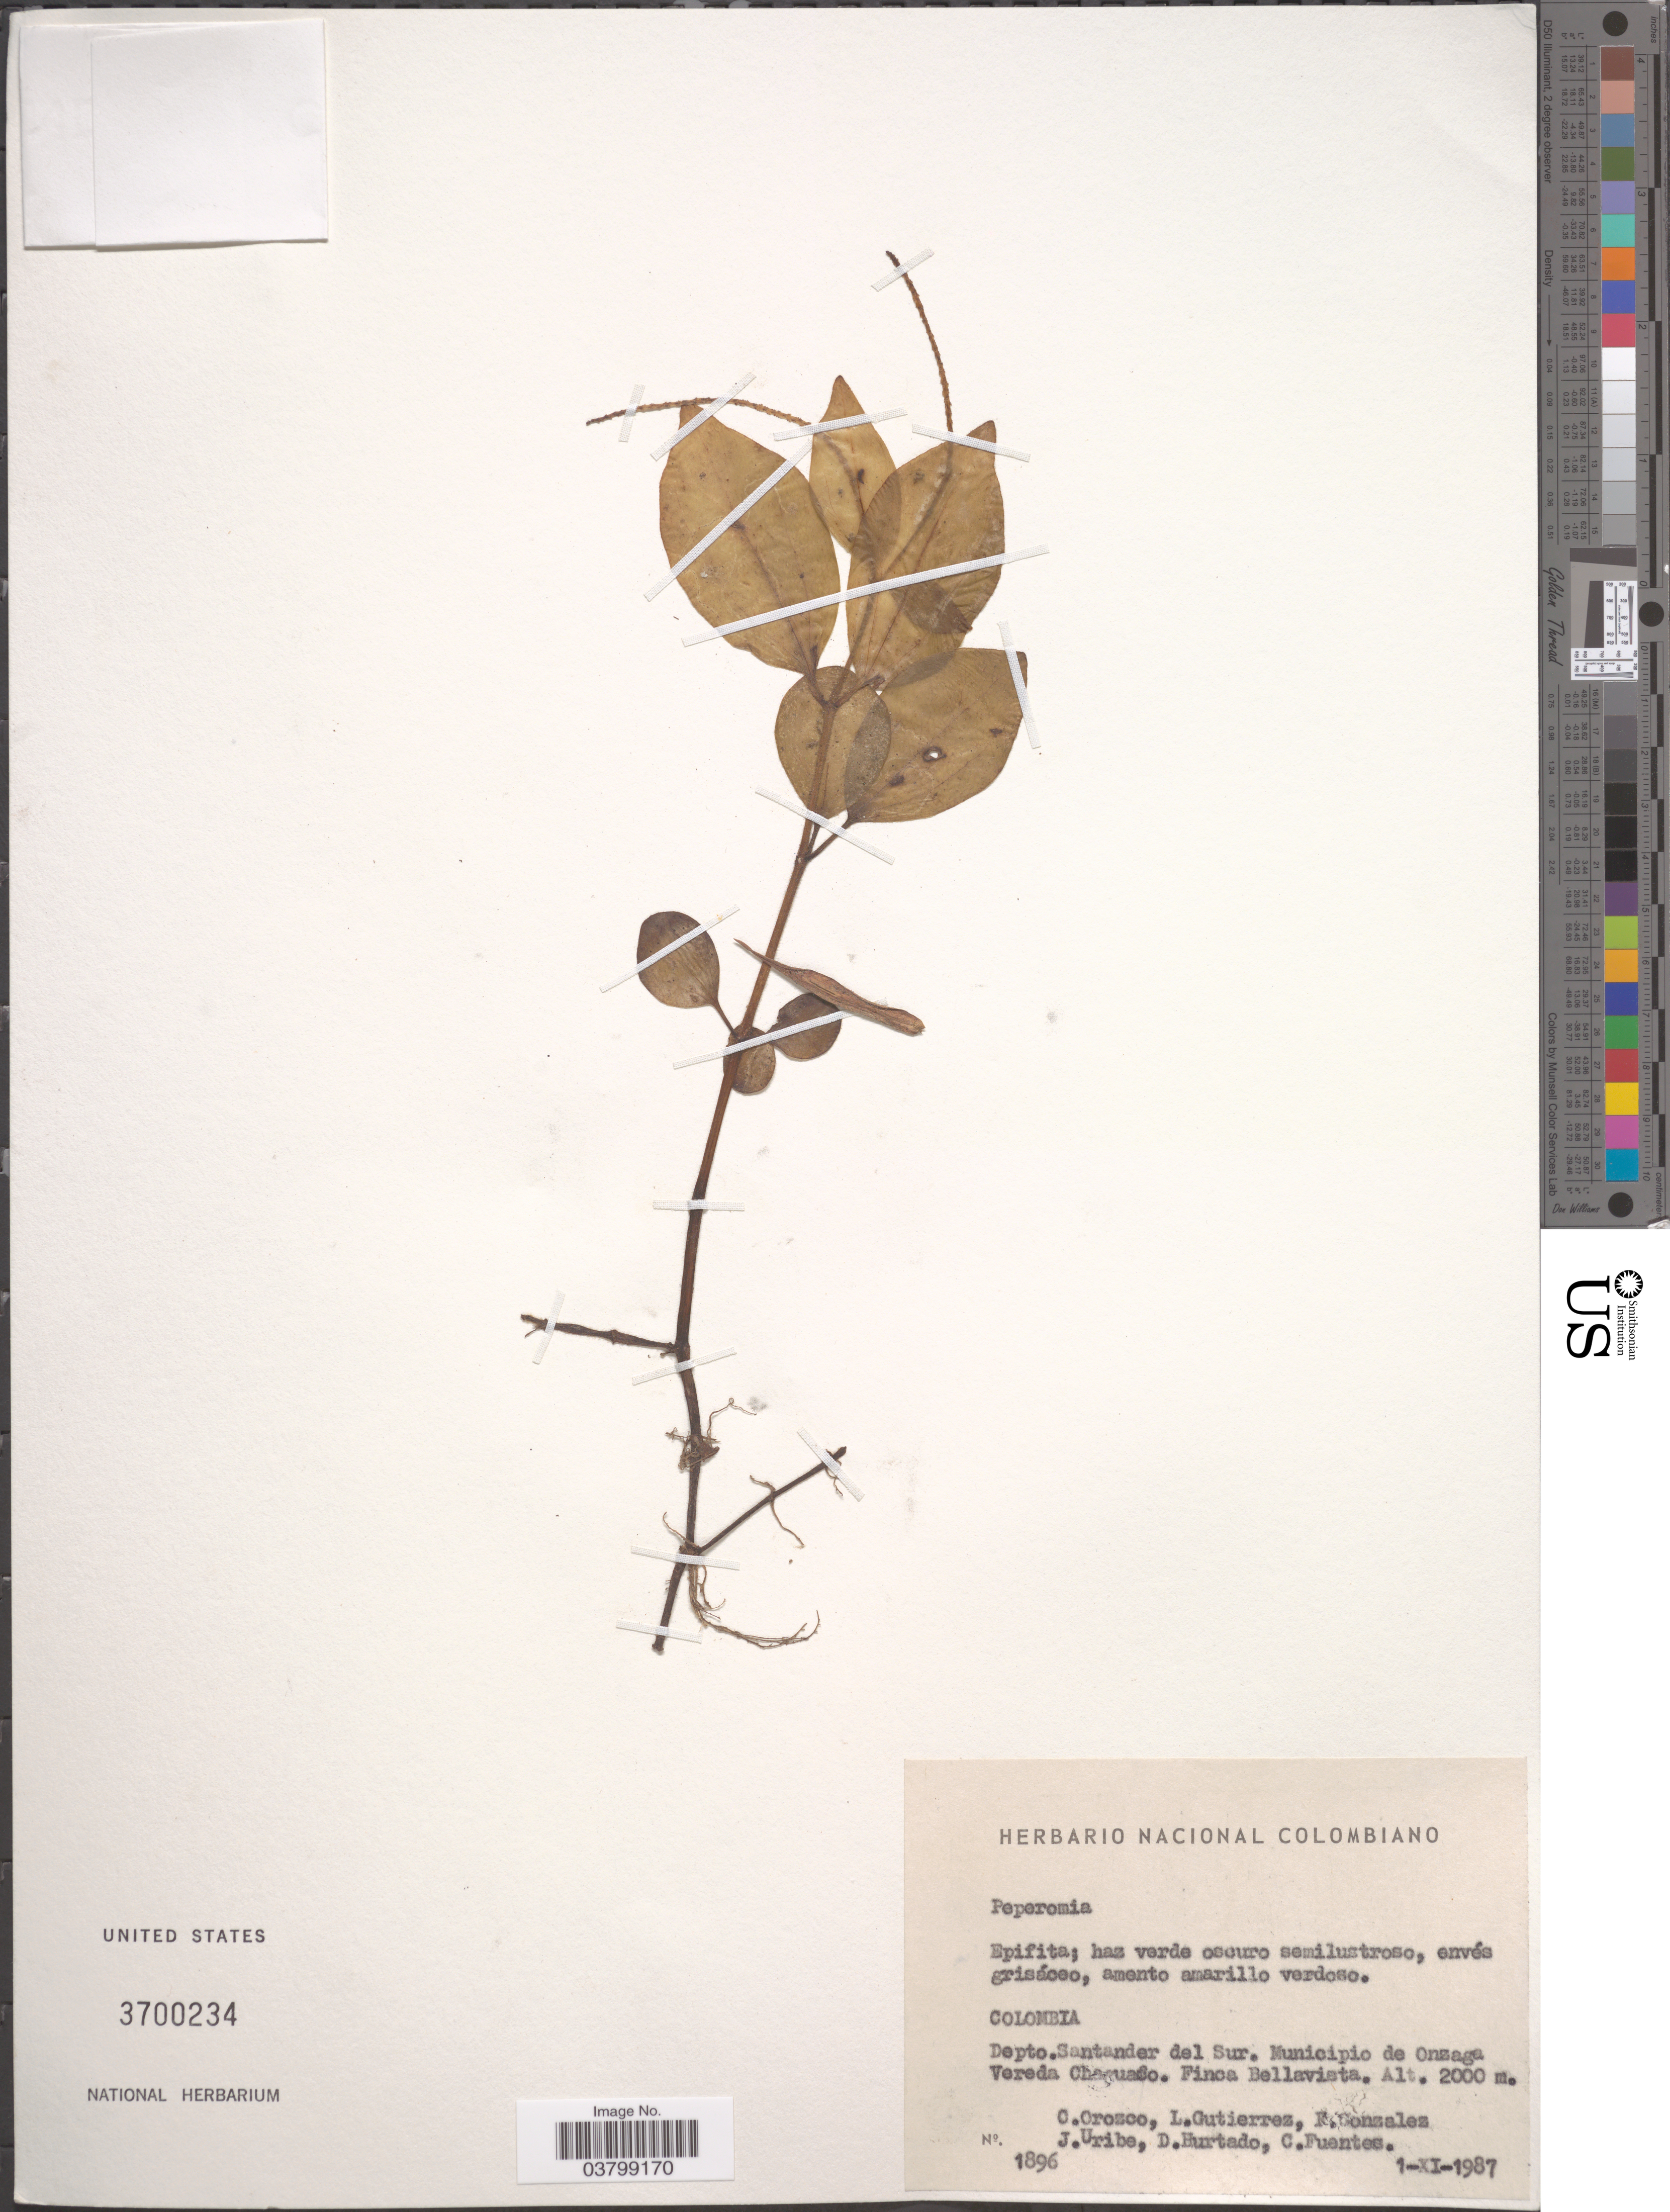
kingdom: Plantae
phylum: Tracheophyta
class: Magnoliopsida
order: Piperales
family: Piperaceae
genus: Peperomia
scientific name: Peperomia sp.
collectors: C. Orozco, L. Gutiérrez, F. Gonzalez, J. Uribe & et al.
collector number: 1896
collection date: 1987-11-01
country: Colombia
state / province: Santander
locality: Depto. Santander del Sur. Municipio do Onzaga Vereda Chaguaco. Finca Bellavista.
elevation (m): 2000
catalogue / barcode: US 3700234